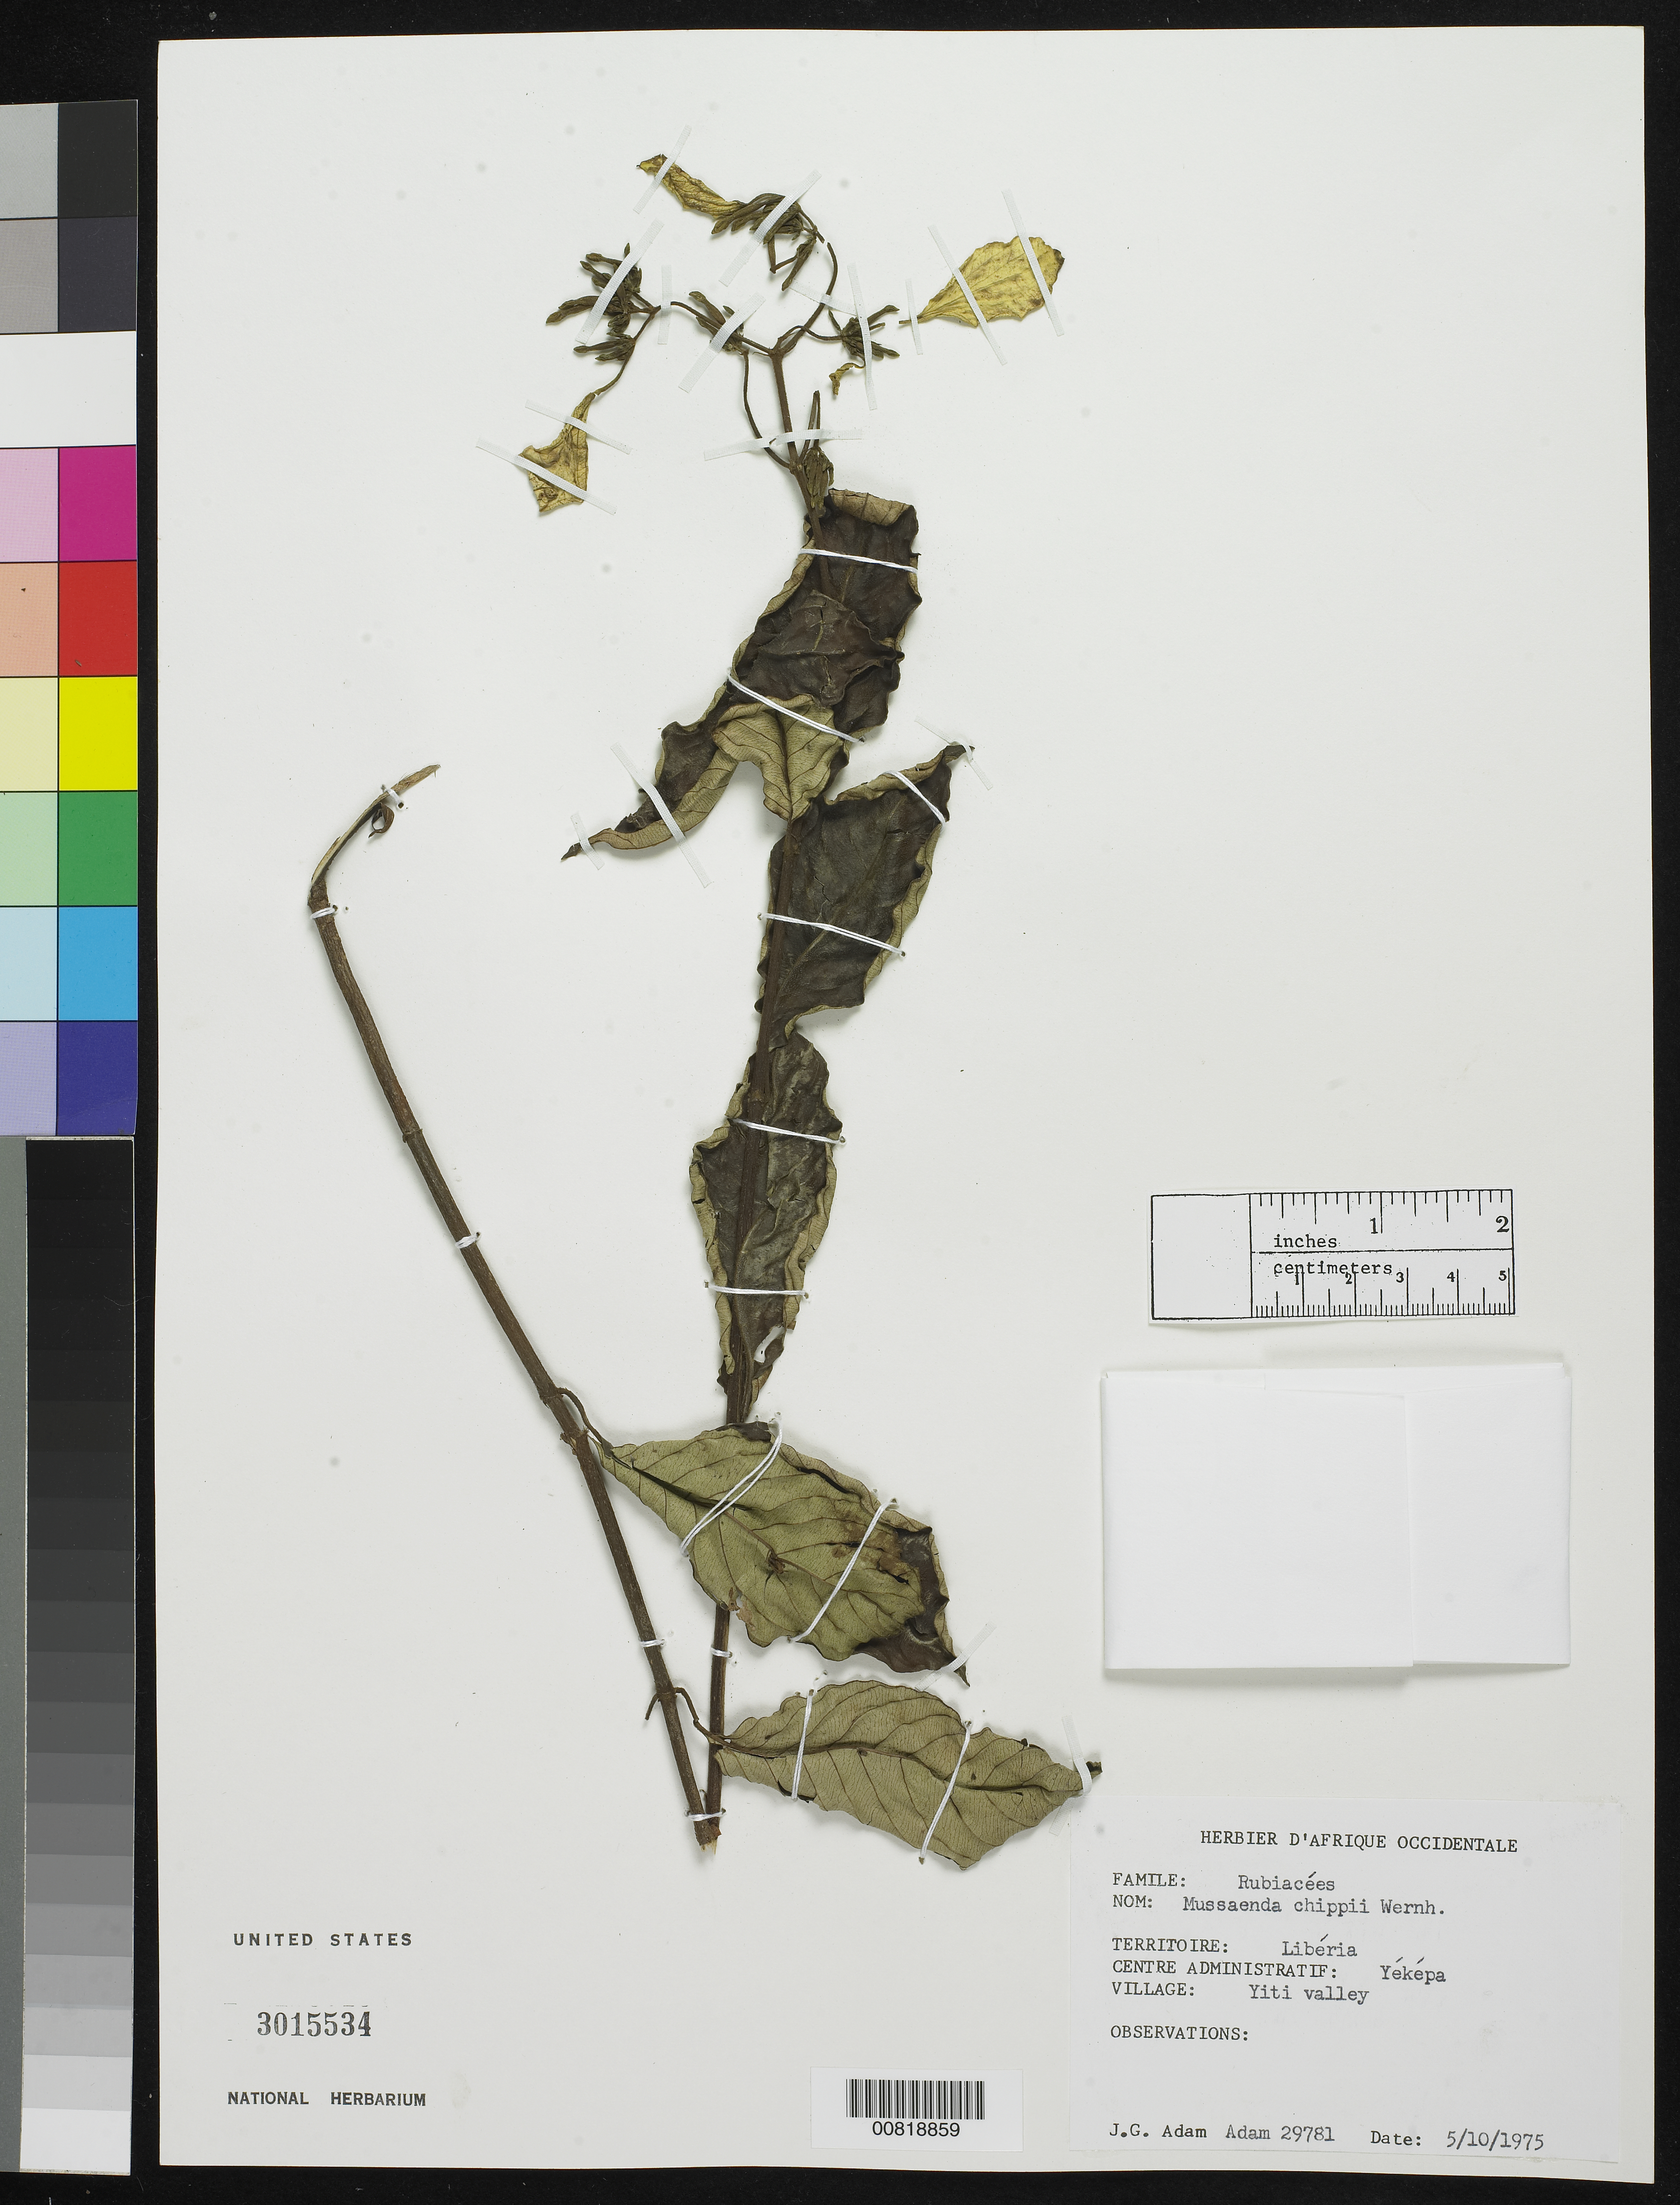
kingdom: Plantae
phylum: Tracheophyta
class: Magnoliopsida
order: Gentianales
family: Rubiaceae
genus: Mussaenda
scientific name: Mussaenda chippii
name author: Wernham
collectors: J. Adam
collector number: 29781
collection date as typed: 5 Oct 1975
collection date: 1975-10-05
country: Liberia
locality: Yéképa: Yiti Valley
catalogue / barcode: US 3015534